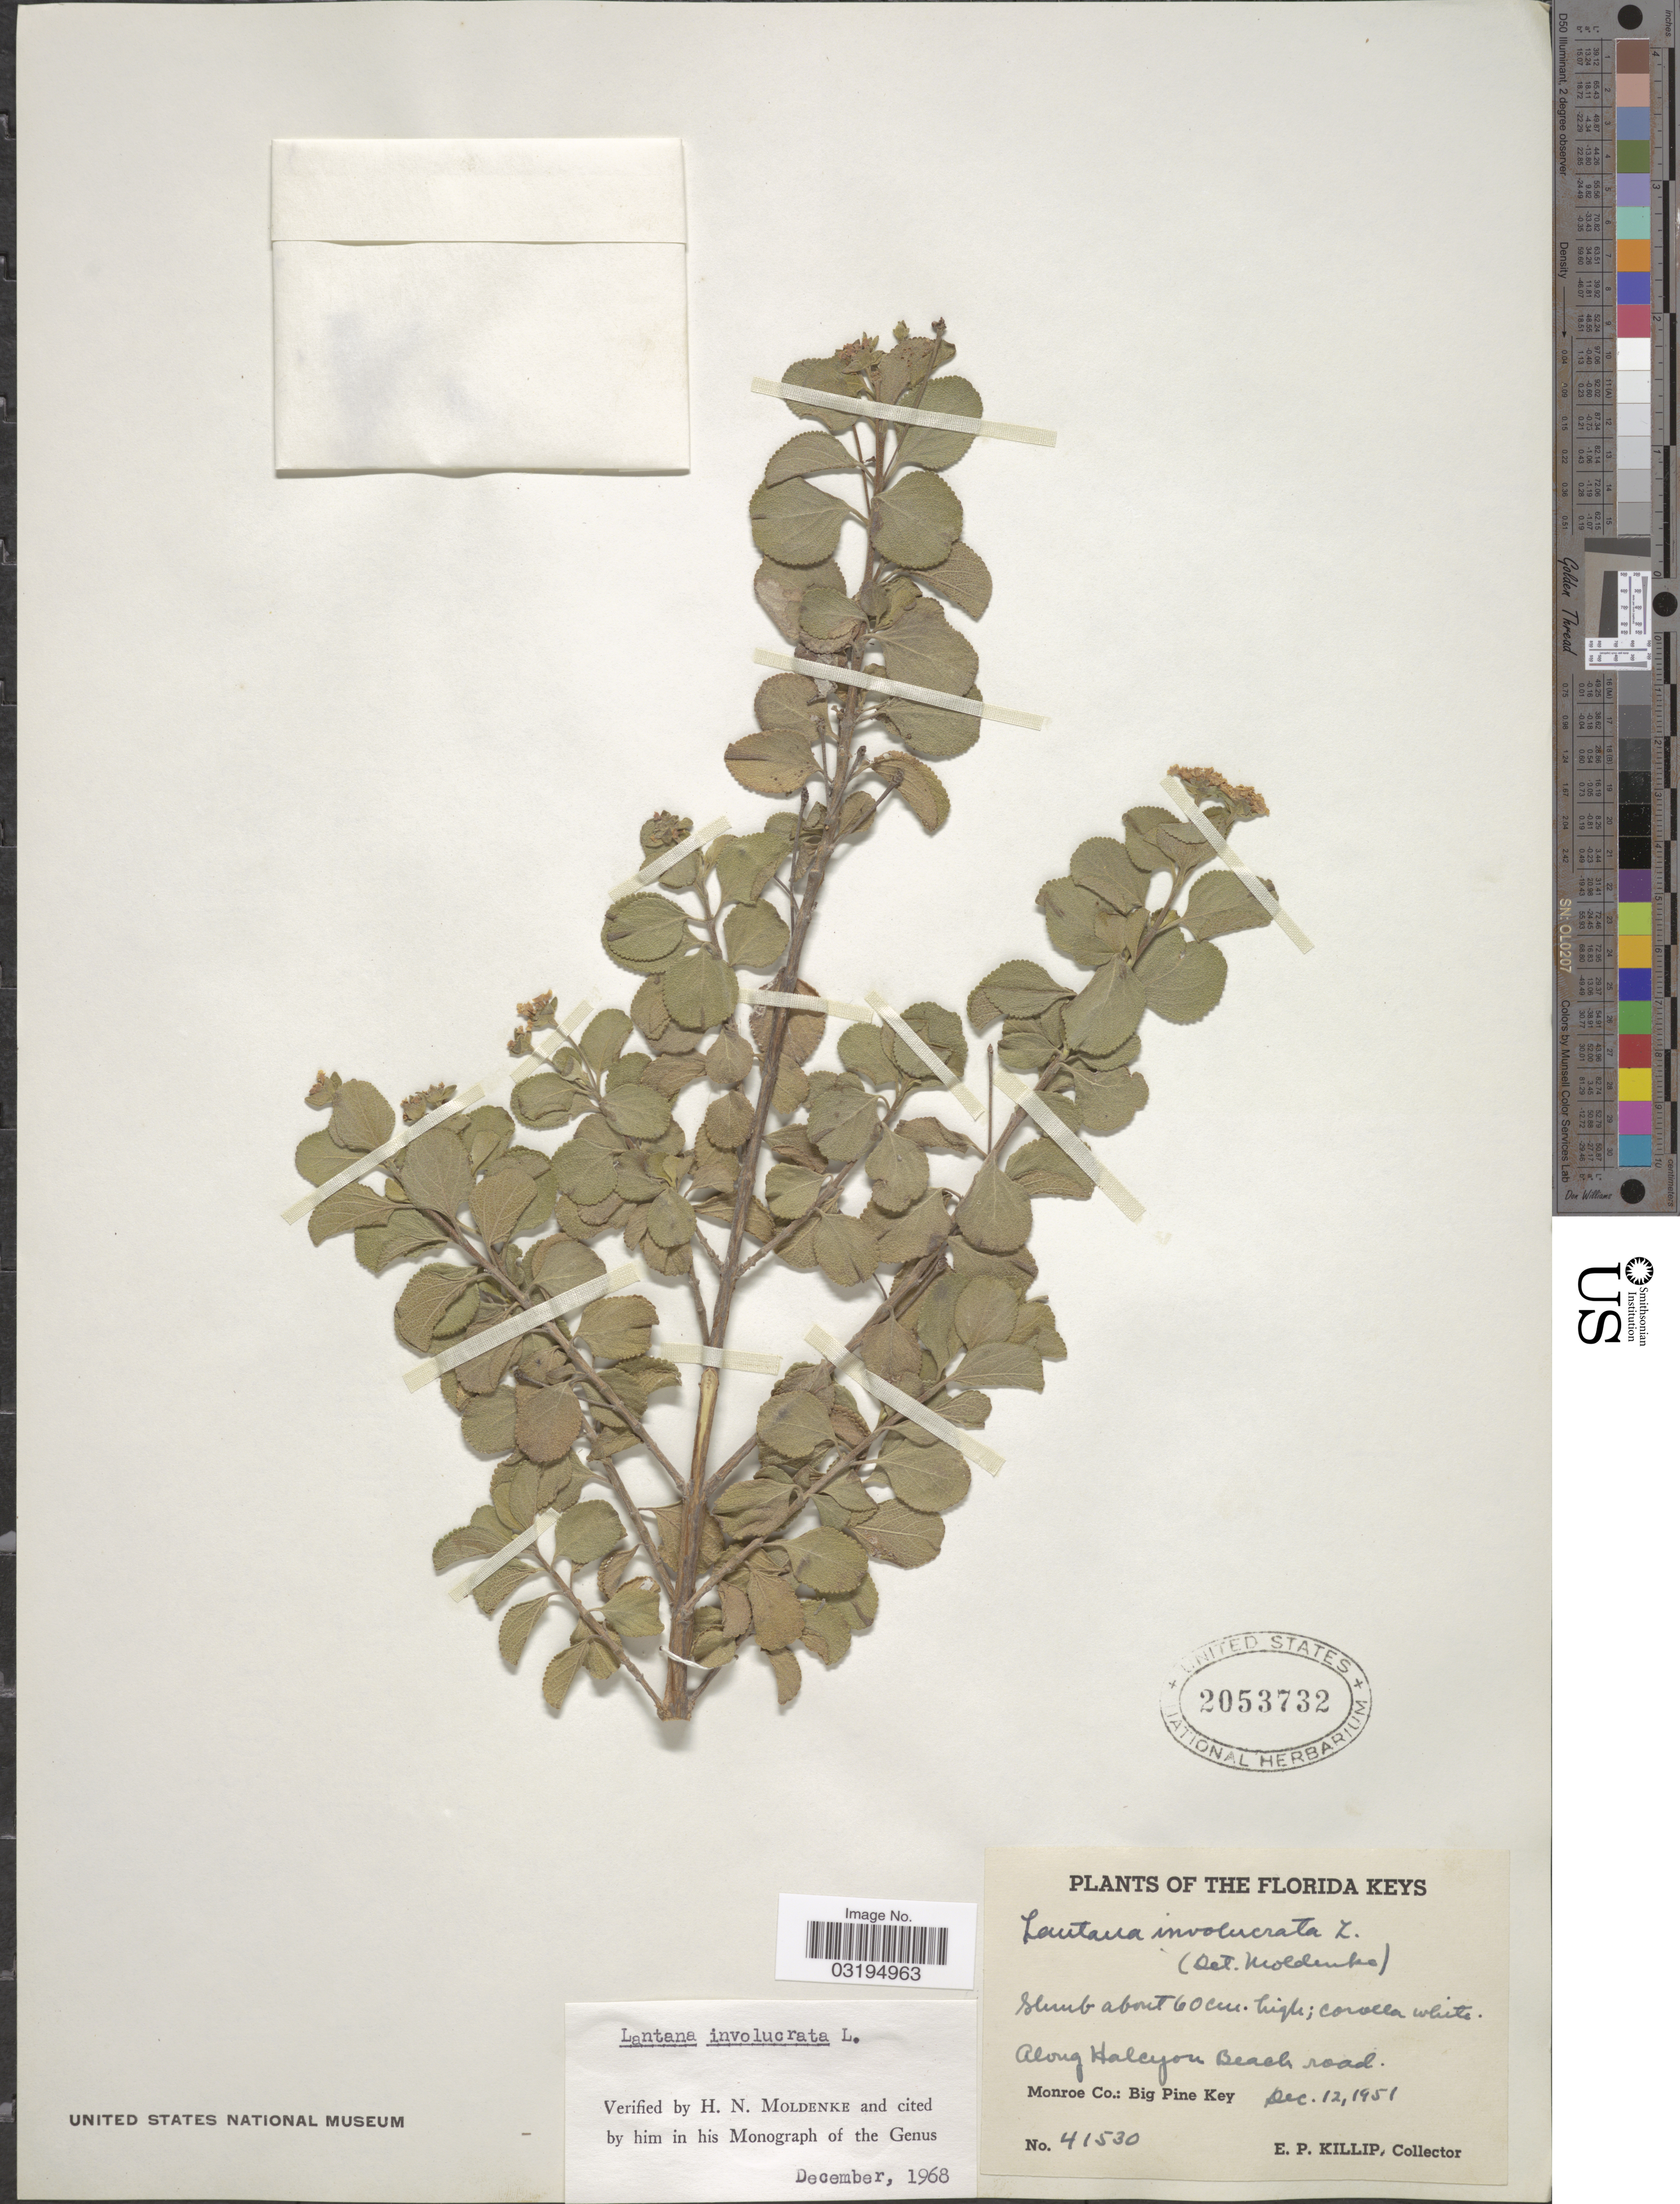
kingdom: Plantae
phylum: Tracheophyta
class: Magnoliopsida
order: Lamiales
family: Verbenaceae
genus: Lantana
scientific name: Lantana involucrata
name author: L.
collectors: E. P. Killip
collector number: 41530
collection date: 1951-12-12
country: United States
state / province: Florida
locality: The Florida Keys, Along Halcyon Beach road. Monroe Co.: Big Pine Key.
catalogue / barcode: US 2053732